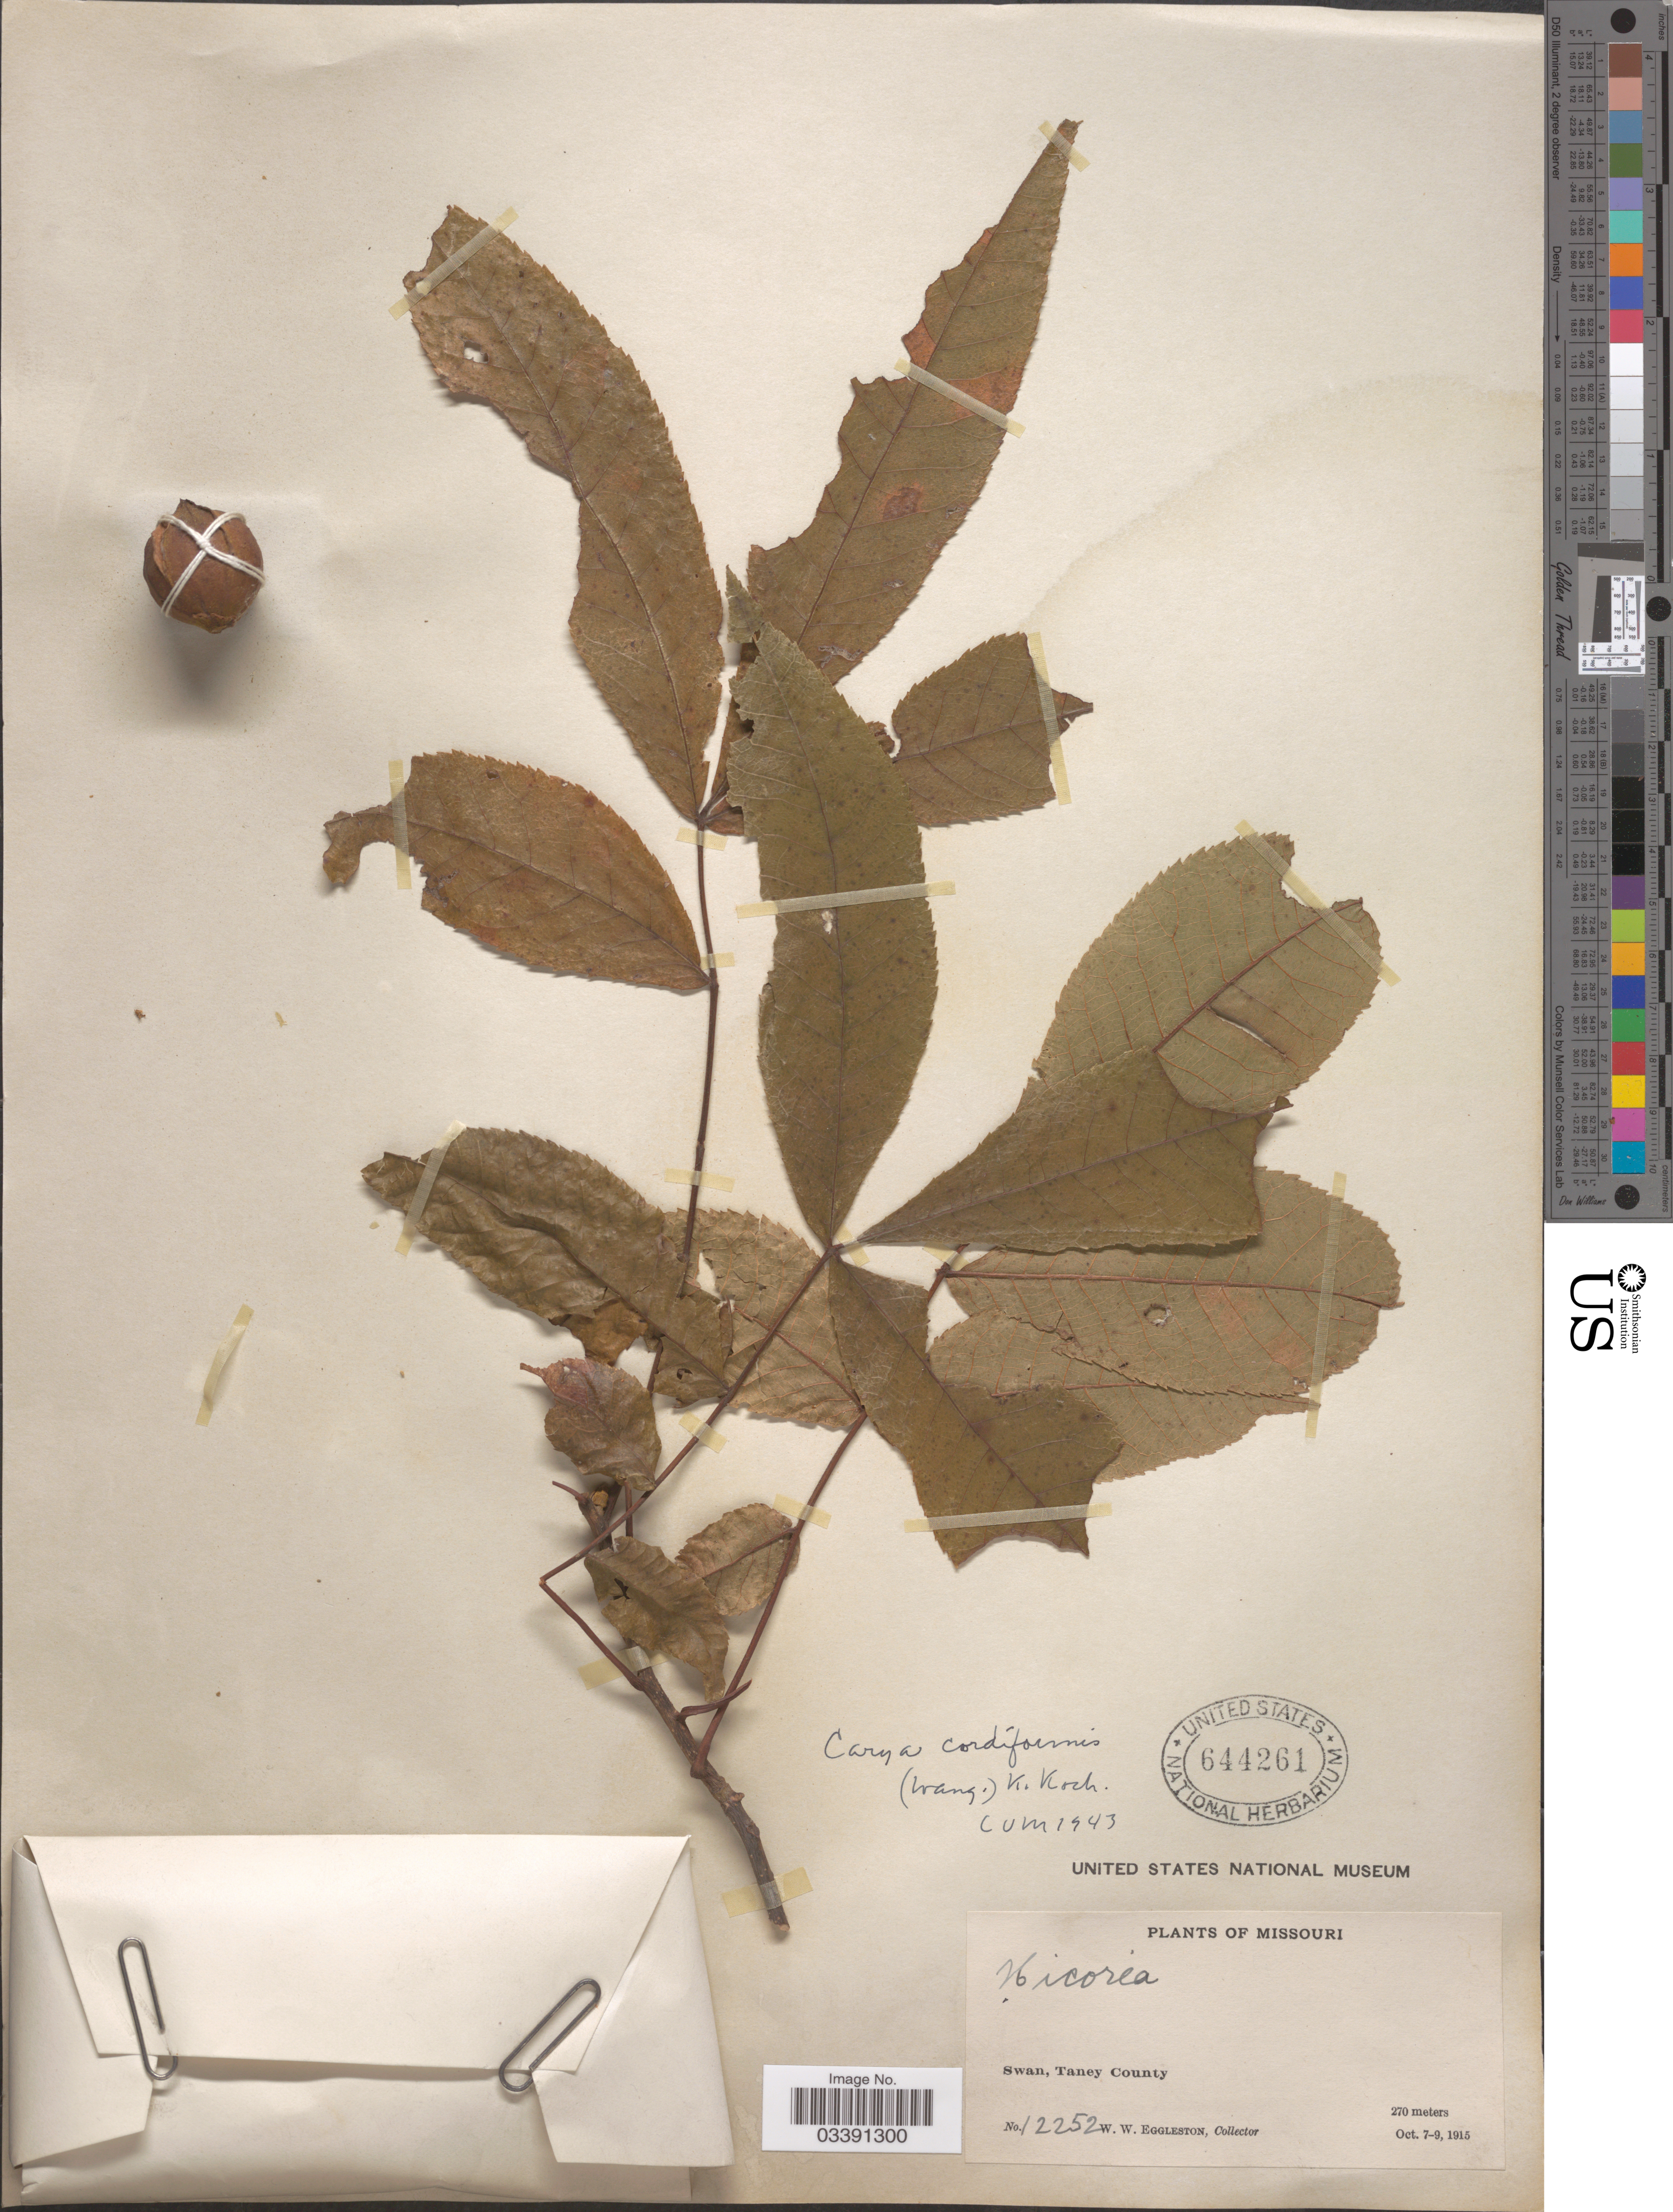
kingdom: Plantae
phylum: Tracheophyta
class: Magnoliopsida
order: Fagales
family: Juglandaceae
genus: Carya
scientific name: Carya cordiformis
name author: (Wangenh.) K. Koch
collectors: W. W. Eggleston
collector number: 12252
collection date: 1915-10-07/1915-10-09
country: United States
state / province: Missouri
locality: Swan, Taney County.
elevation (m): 270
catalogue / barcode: US 644261